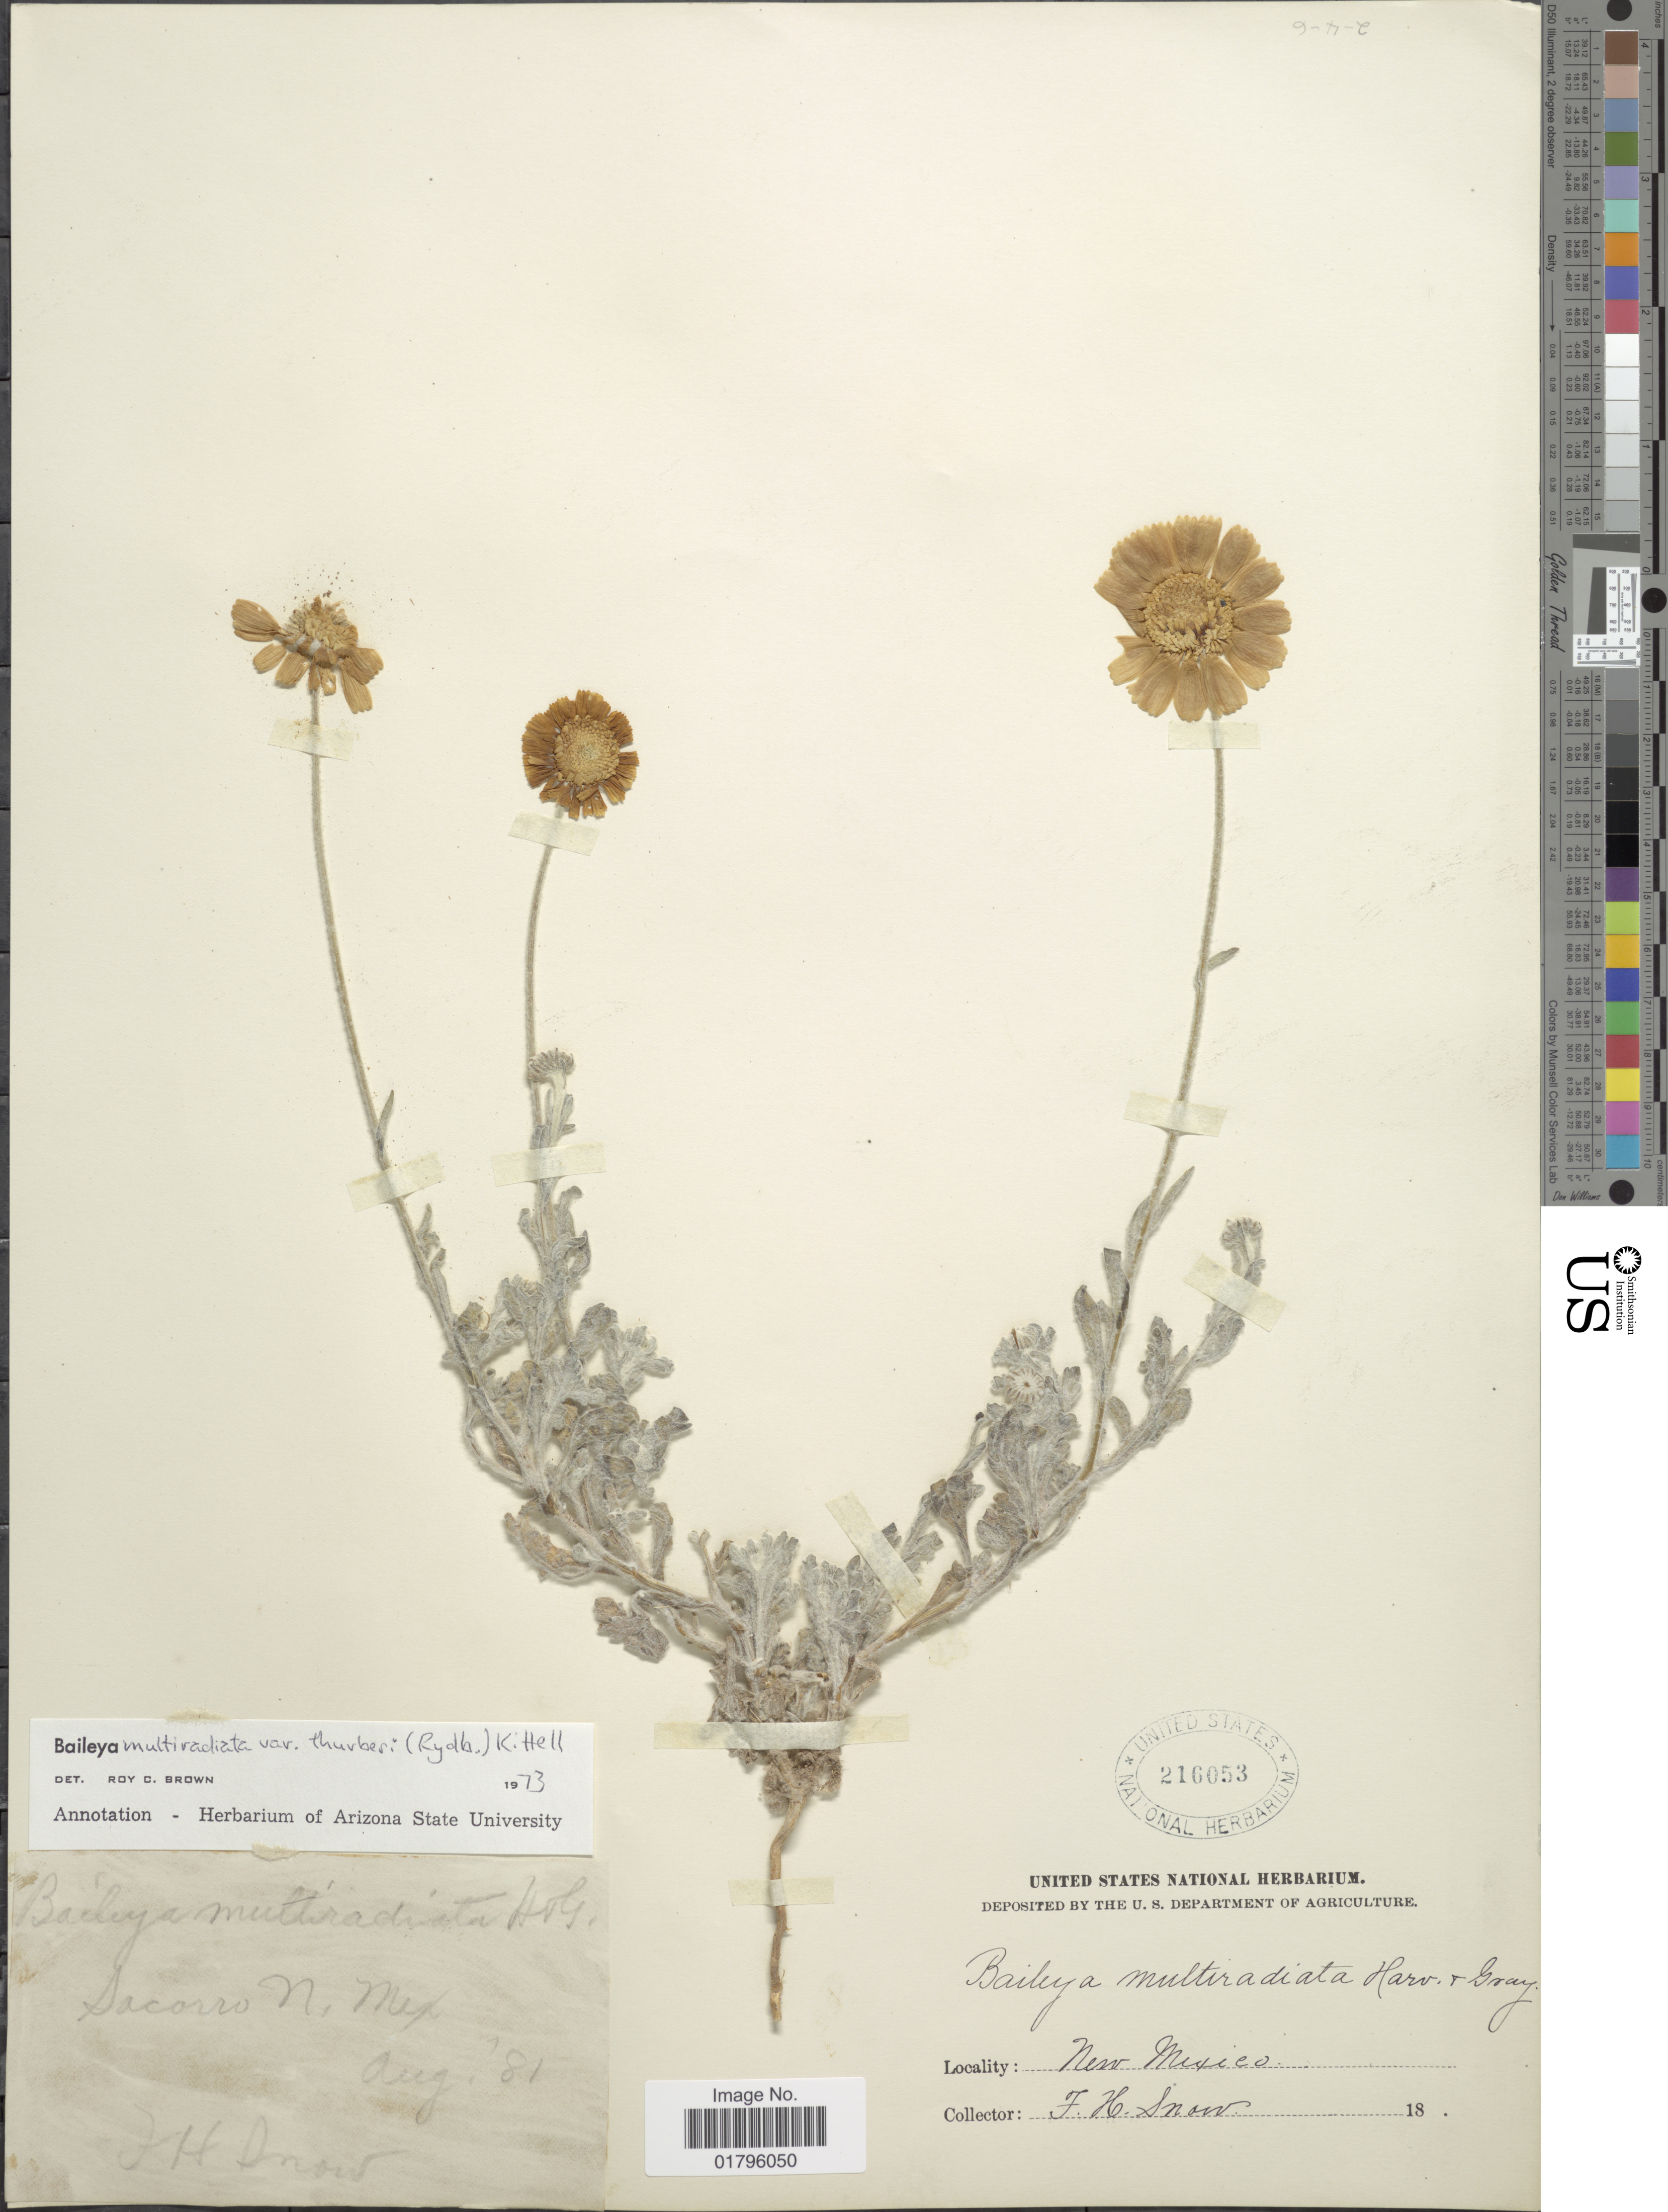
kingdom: Plantae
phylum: Tracheophyta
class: Magnoliopsida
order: Asterales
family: Asteraceae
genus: Baileya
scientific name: Baileya thurberi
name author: Rydb.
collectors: F. H. Snow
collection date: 1881-08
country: United States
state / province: New Mexico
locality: Sacorro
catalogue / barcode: US 216053